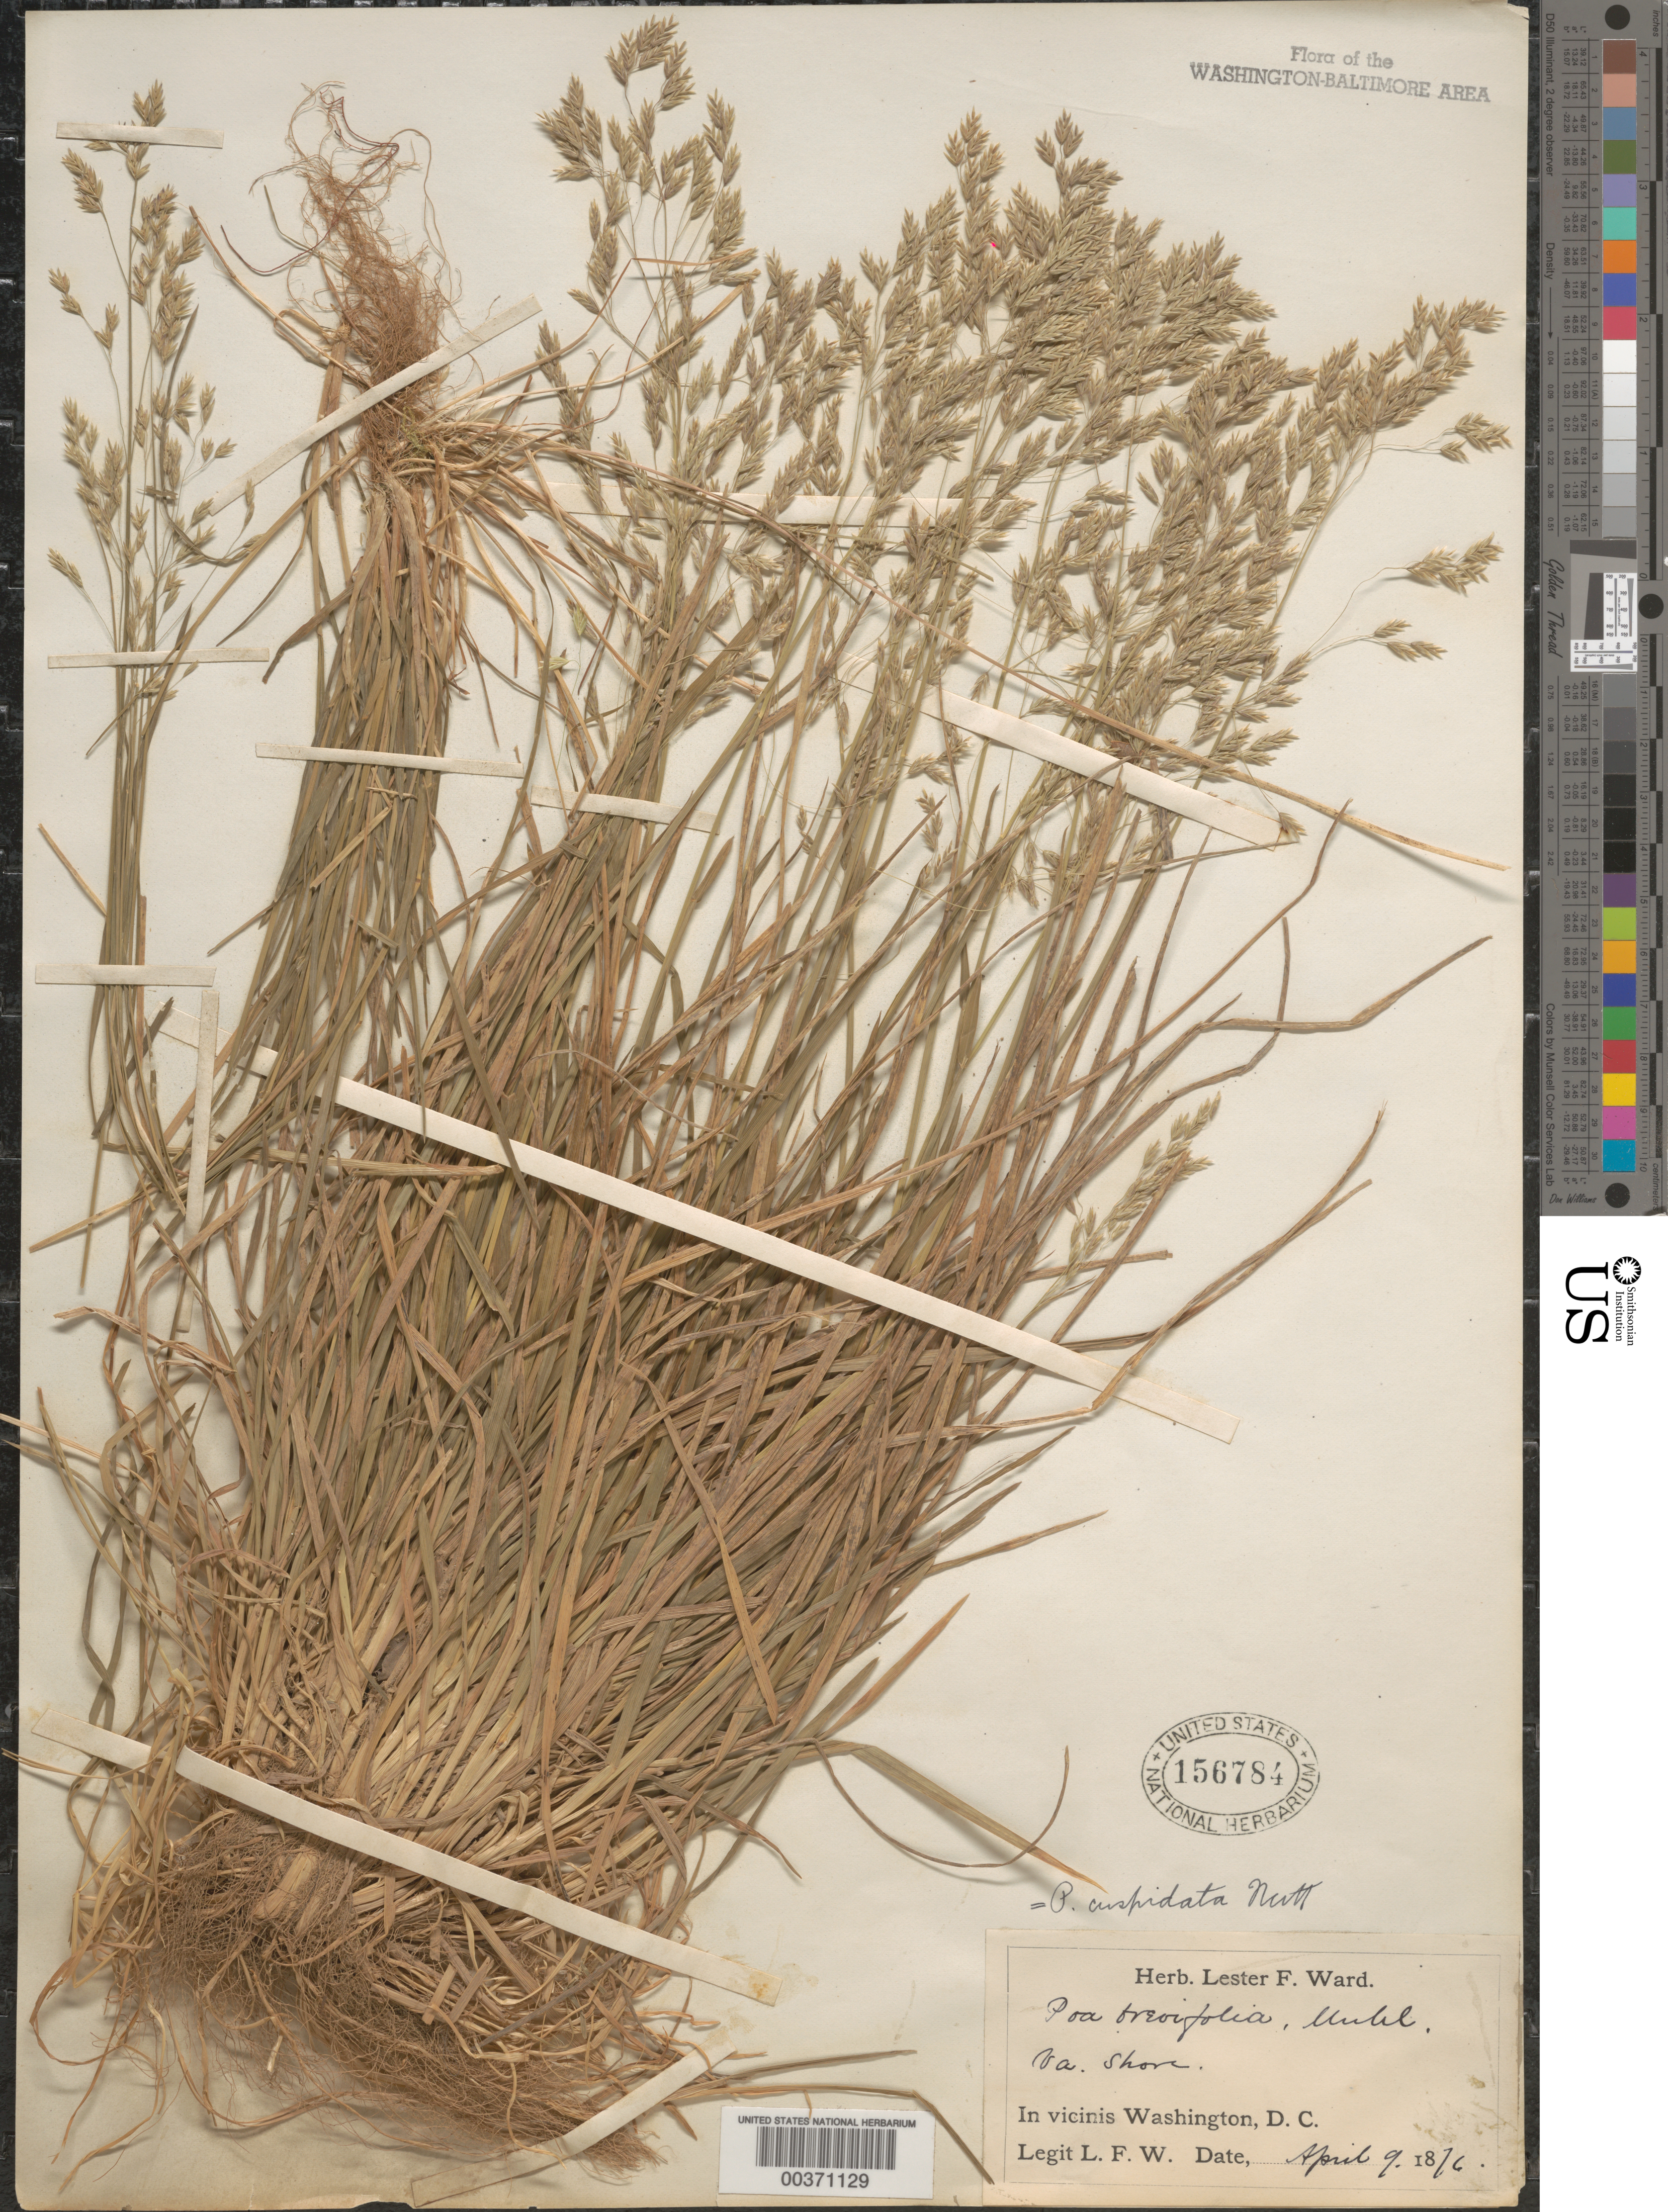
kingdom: Plantae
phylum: Tracheophyta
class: Liliopsida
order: Poales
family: Poaceae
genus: Poa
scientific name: Poa cuspidata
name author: Nutt.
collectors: L. F. Ward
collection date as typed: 09 Apr 1876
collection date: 1876-04-09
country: United States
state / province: Virginia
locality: Potomac Shore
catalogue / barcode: US 156784